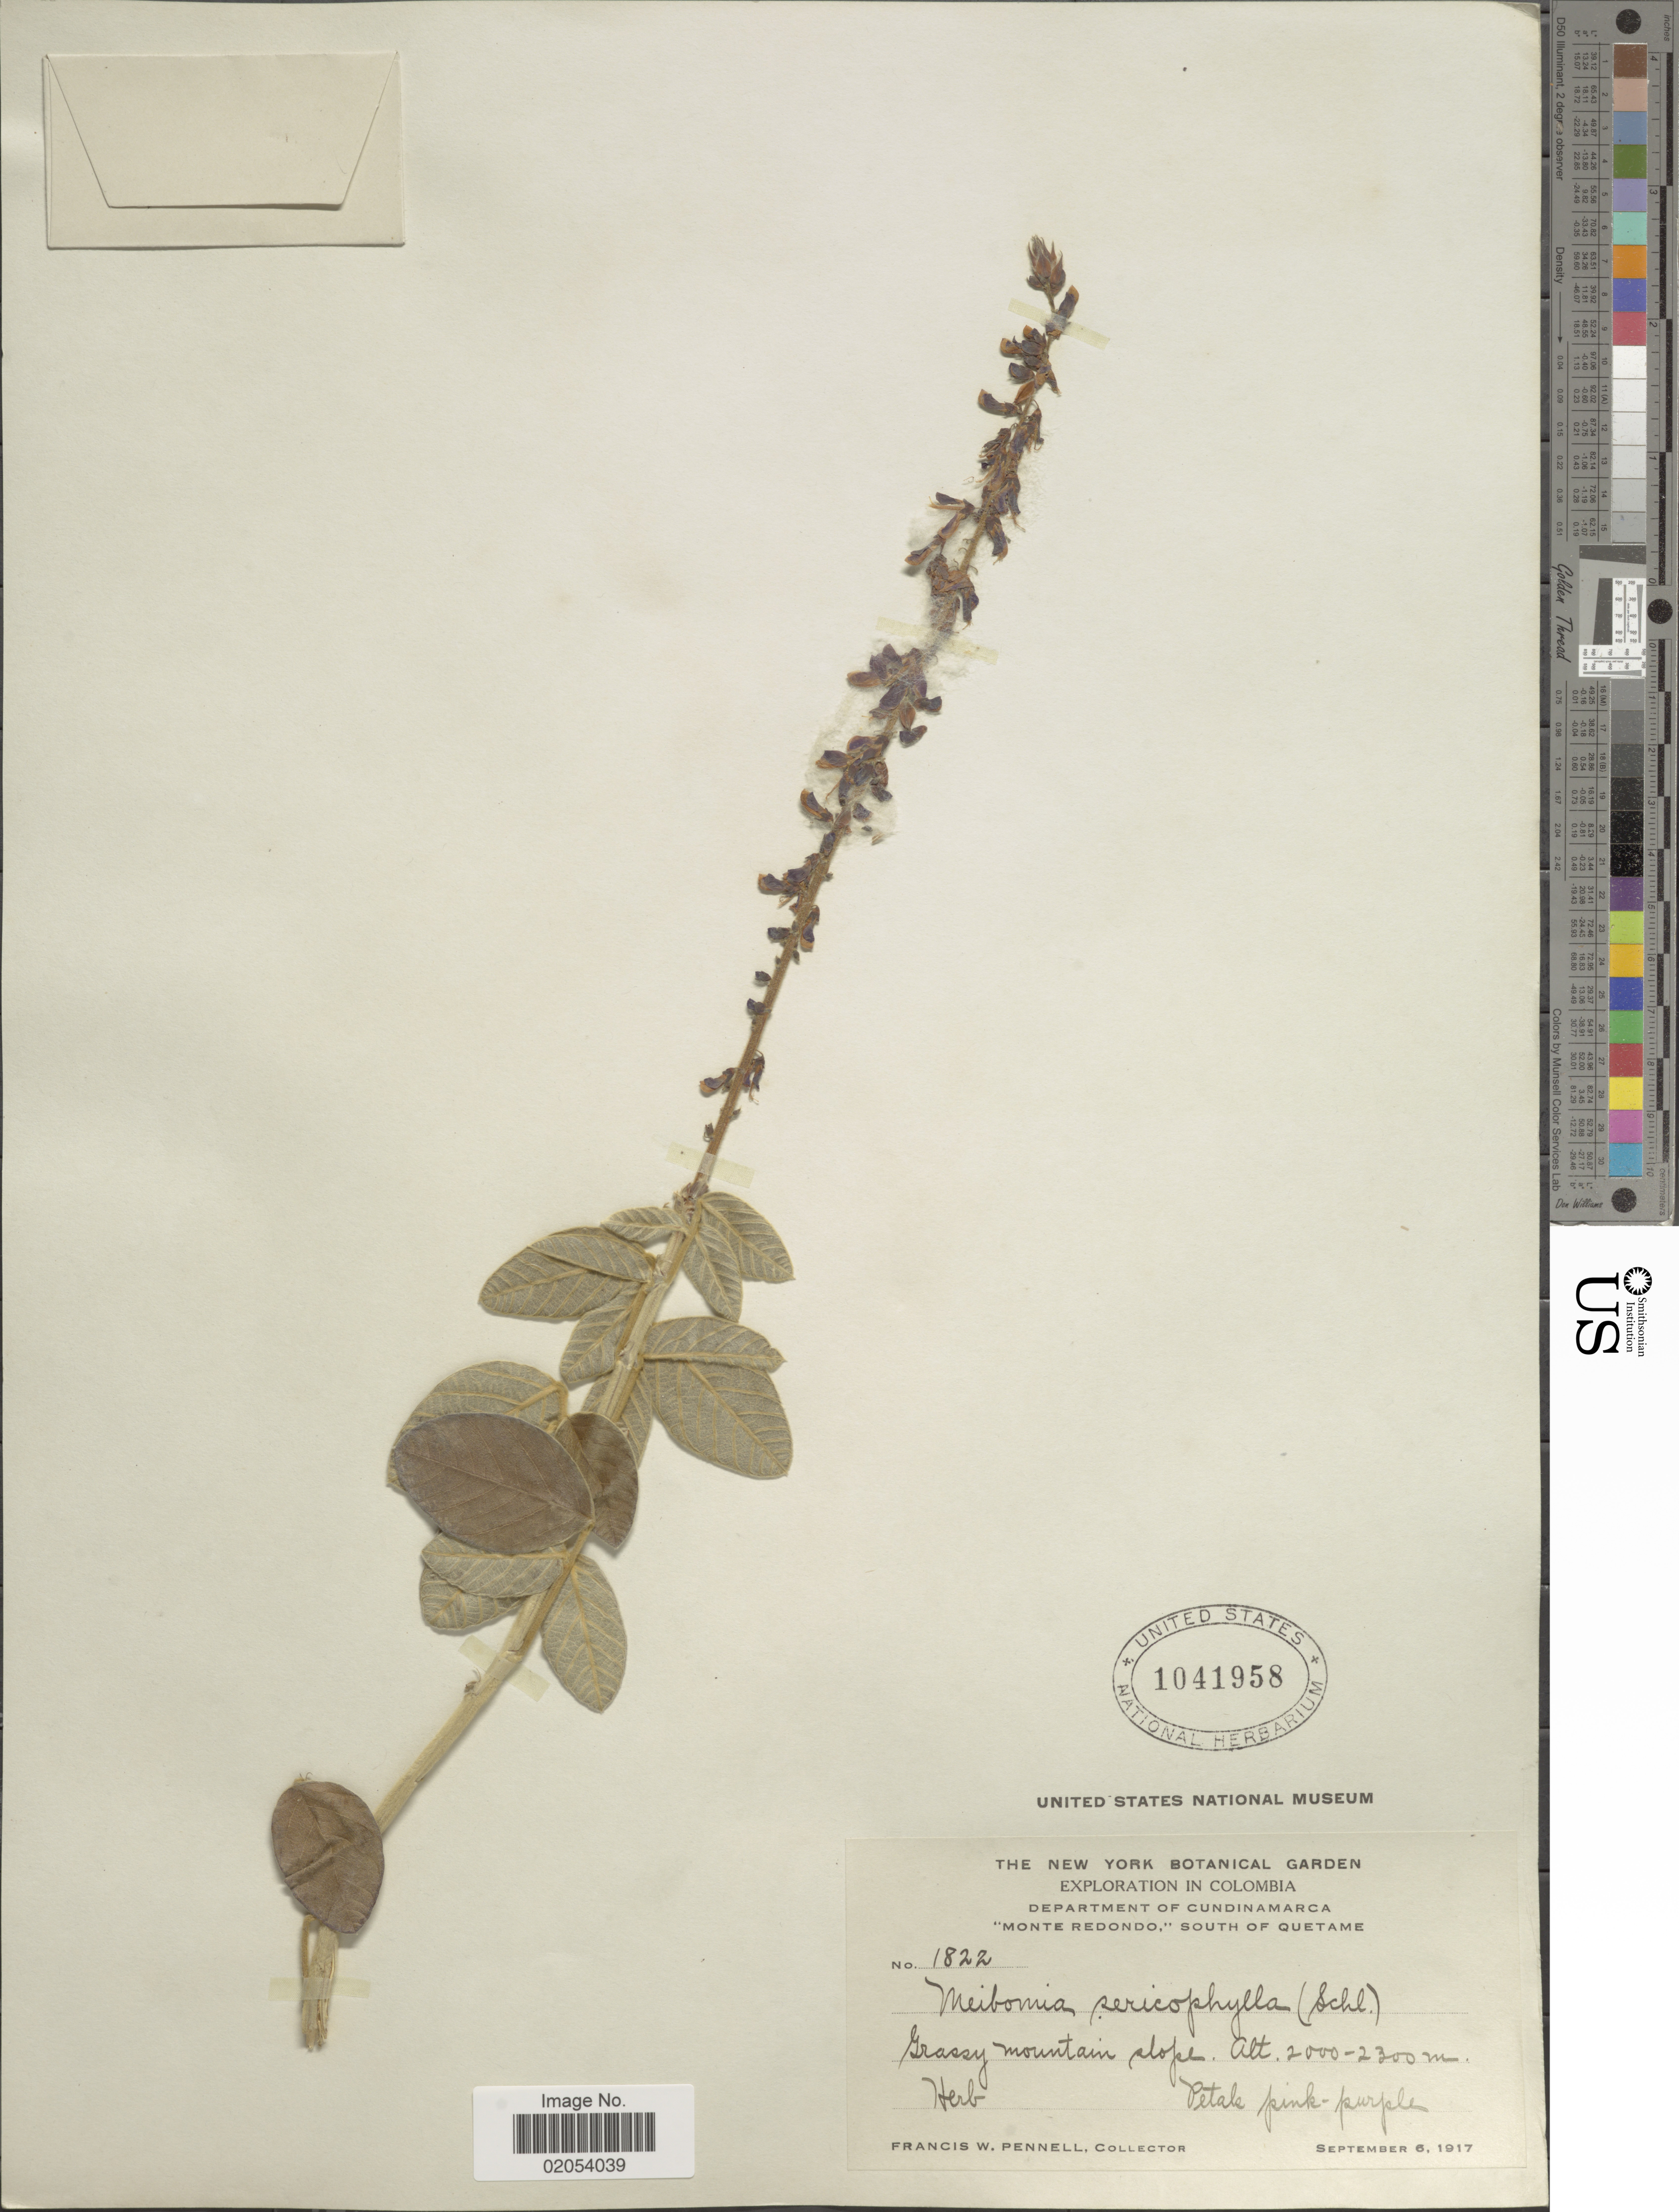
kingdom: Plantae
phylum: Tracheophyta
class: Magnoliopsida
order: Fabales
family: Fabaceae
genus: Desmodium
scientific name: Desmodium sericophyllum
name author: Schltdl.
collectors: F. W. Pennell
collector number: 1822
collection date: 1917-09-06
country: Colombia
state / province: Cundinamarca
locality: Monte Redondo: south of Quetame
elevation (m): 2000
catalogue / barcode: US 1041958